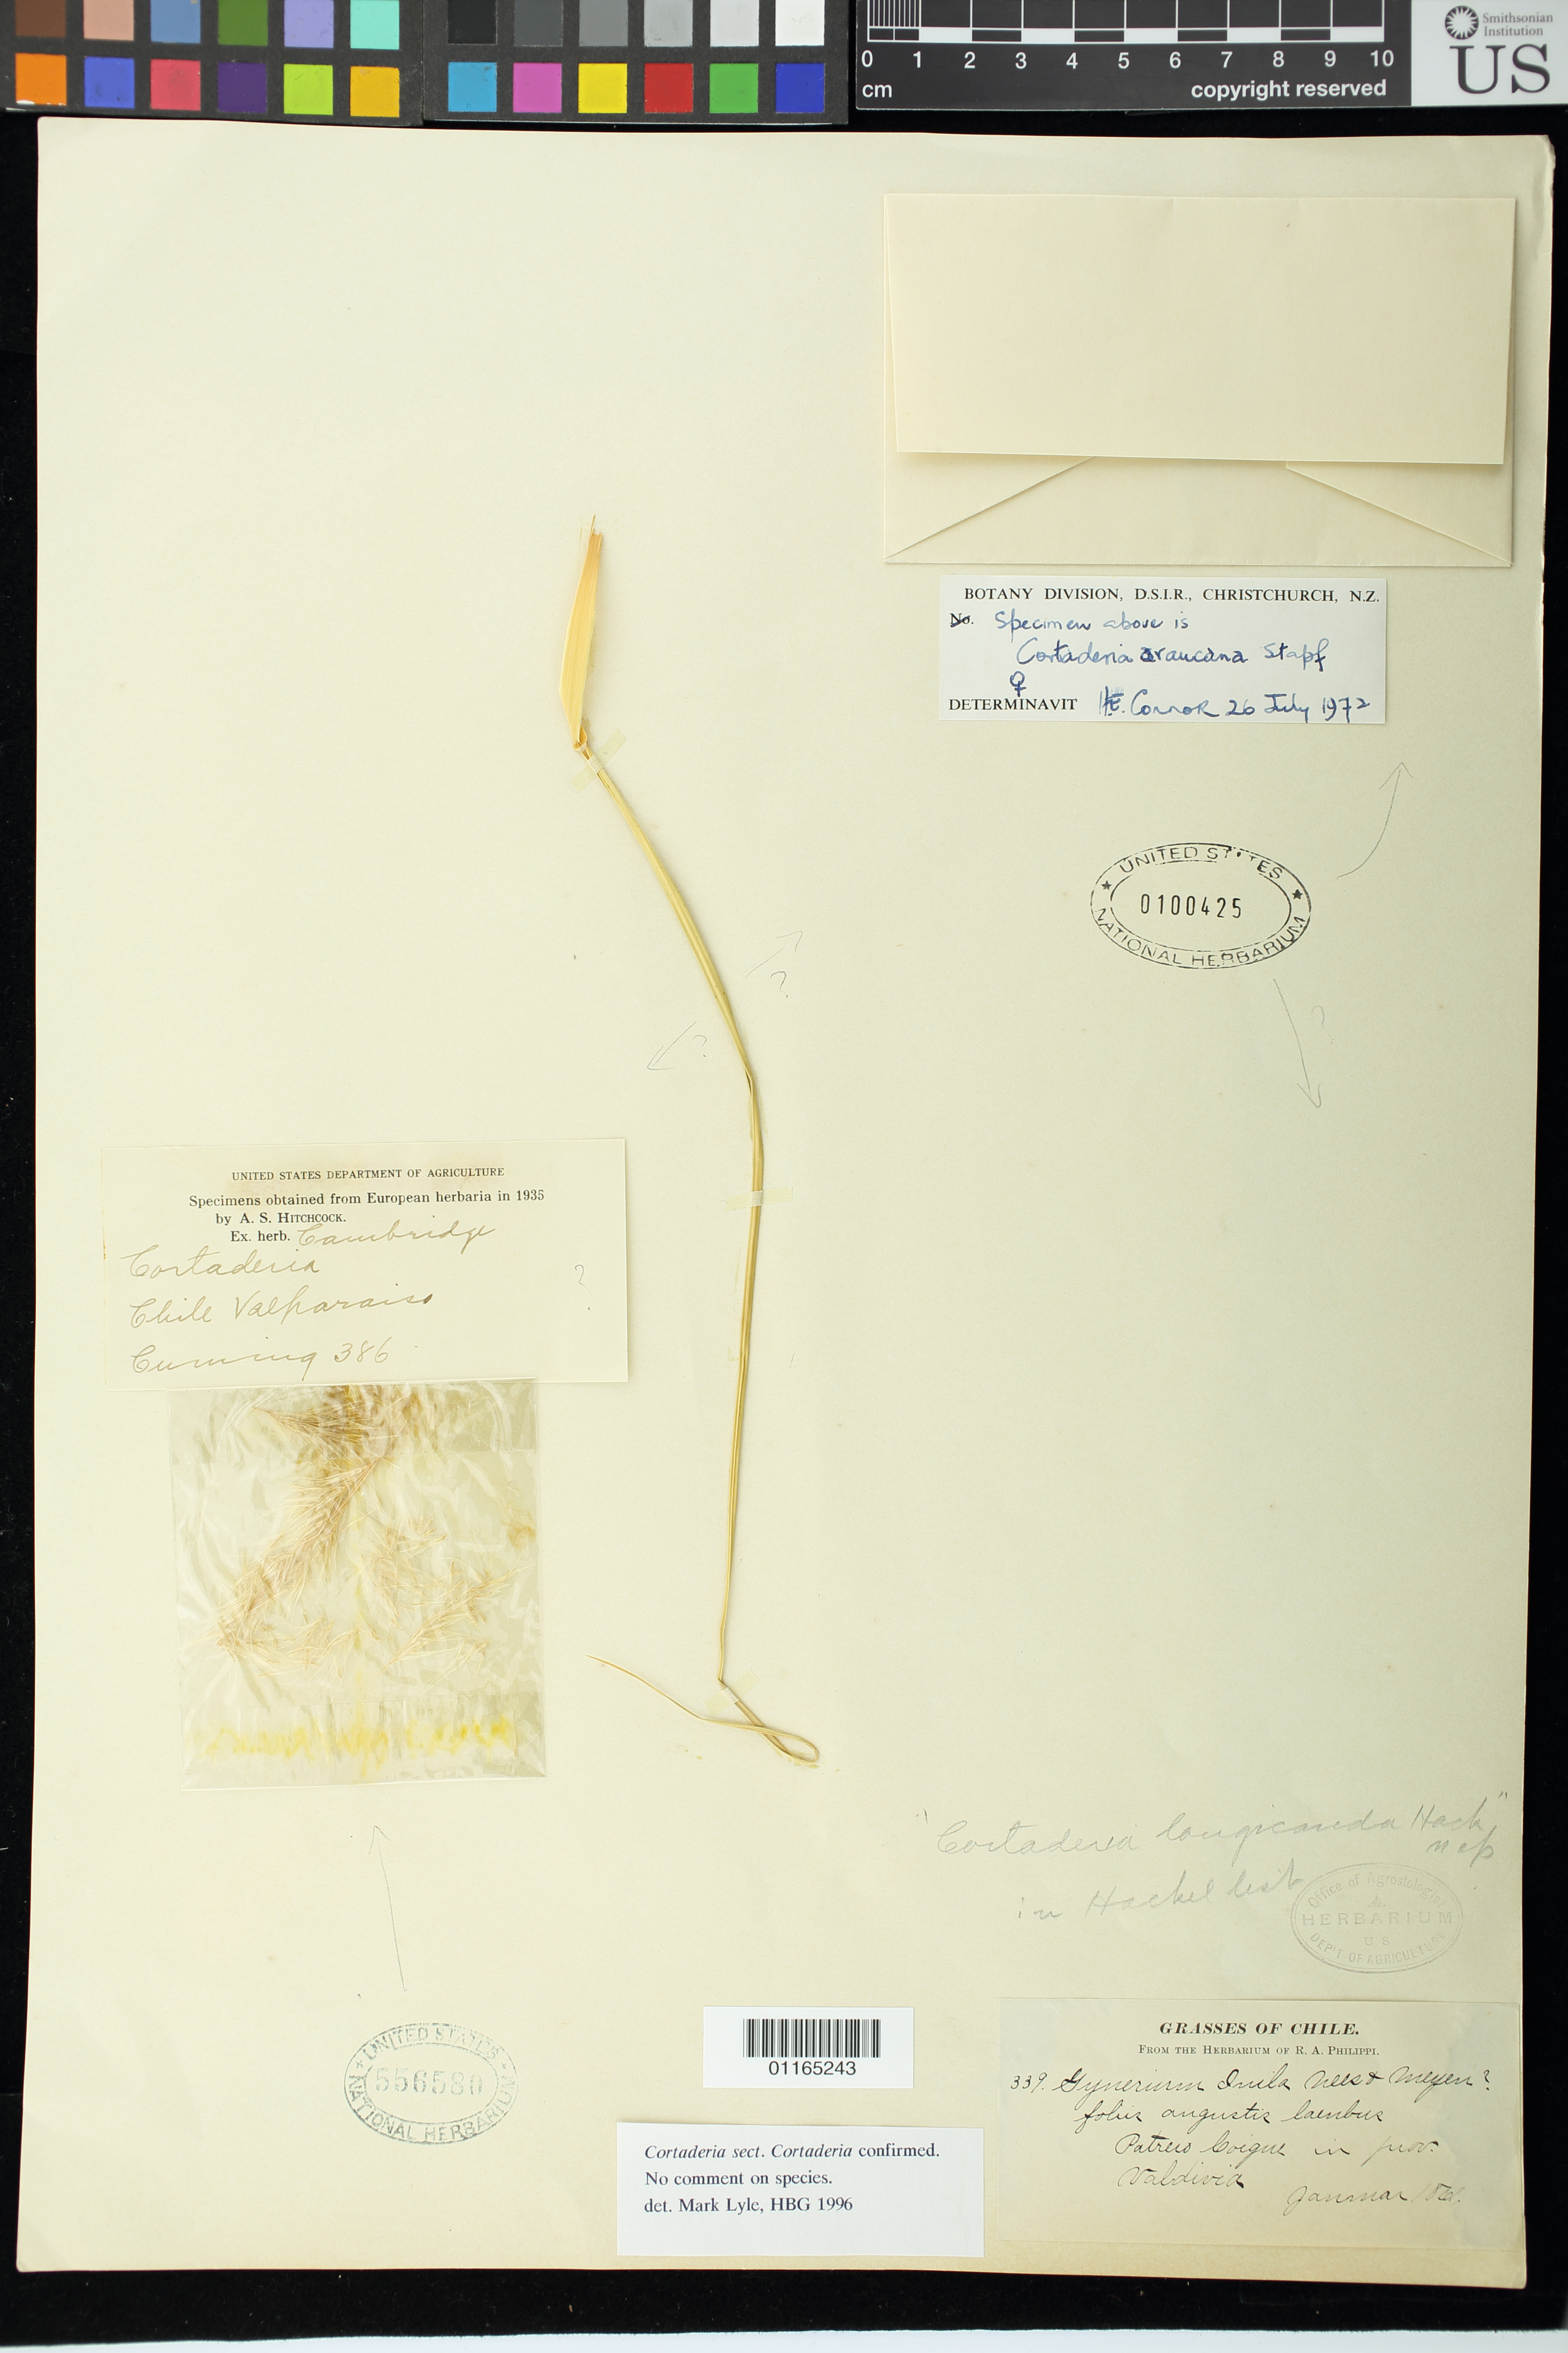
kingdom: Plantae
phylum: Tracheophyta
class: Liliopsida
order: Poales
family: Poaceae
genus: Cortaderia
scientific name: Cortaderia longicauda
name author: Hack.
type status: Isotype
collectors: R. A. Philippi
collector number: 339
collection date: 1861-01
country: Chile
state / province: Los Ríos (XIV)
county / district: Valdivia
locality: Prov. Valdivia, Potrero Coigue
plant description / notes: Fragmentary material of type (?) specimen "from the herbarium of R.A. Philippi". 2 fragmentary elements are mounted on this sheet (Cuming 386, USNH 556580; Philippi 339, USNH 100425); a single leaf mounted between them belongs uncertainly to one or the other.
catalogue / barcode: US 100425